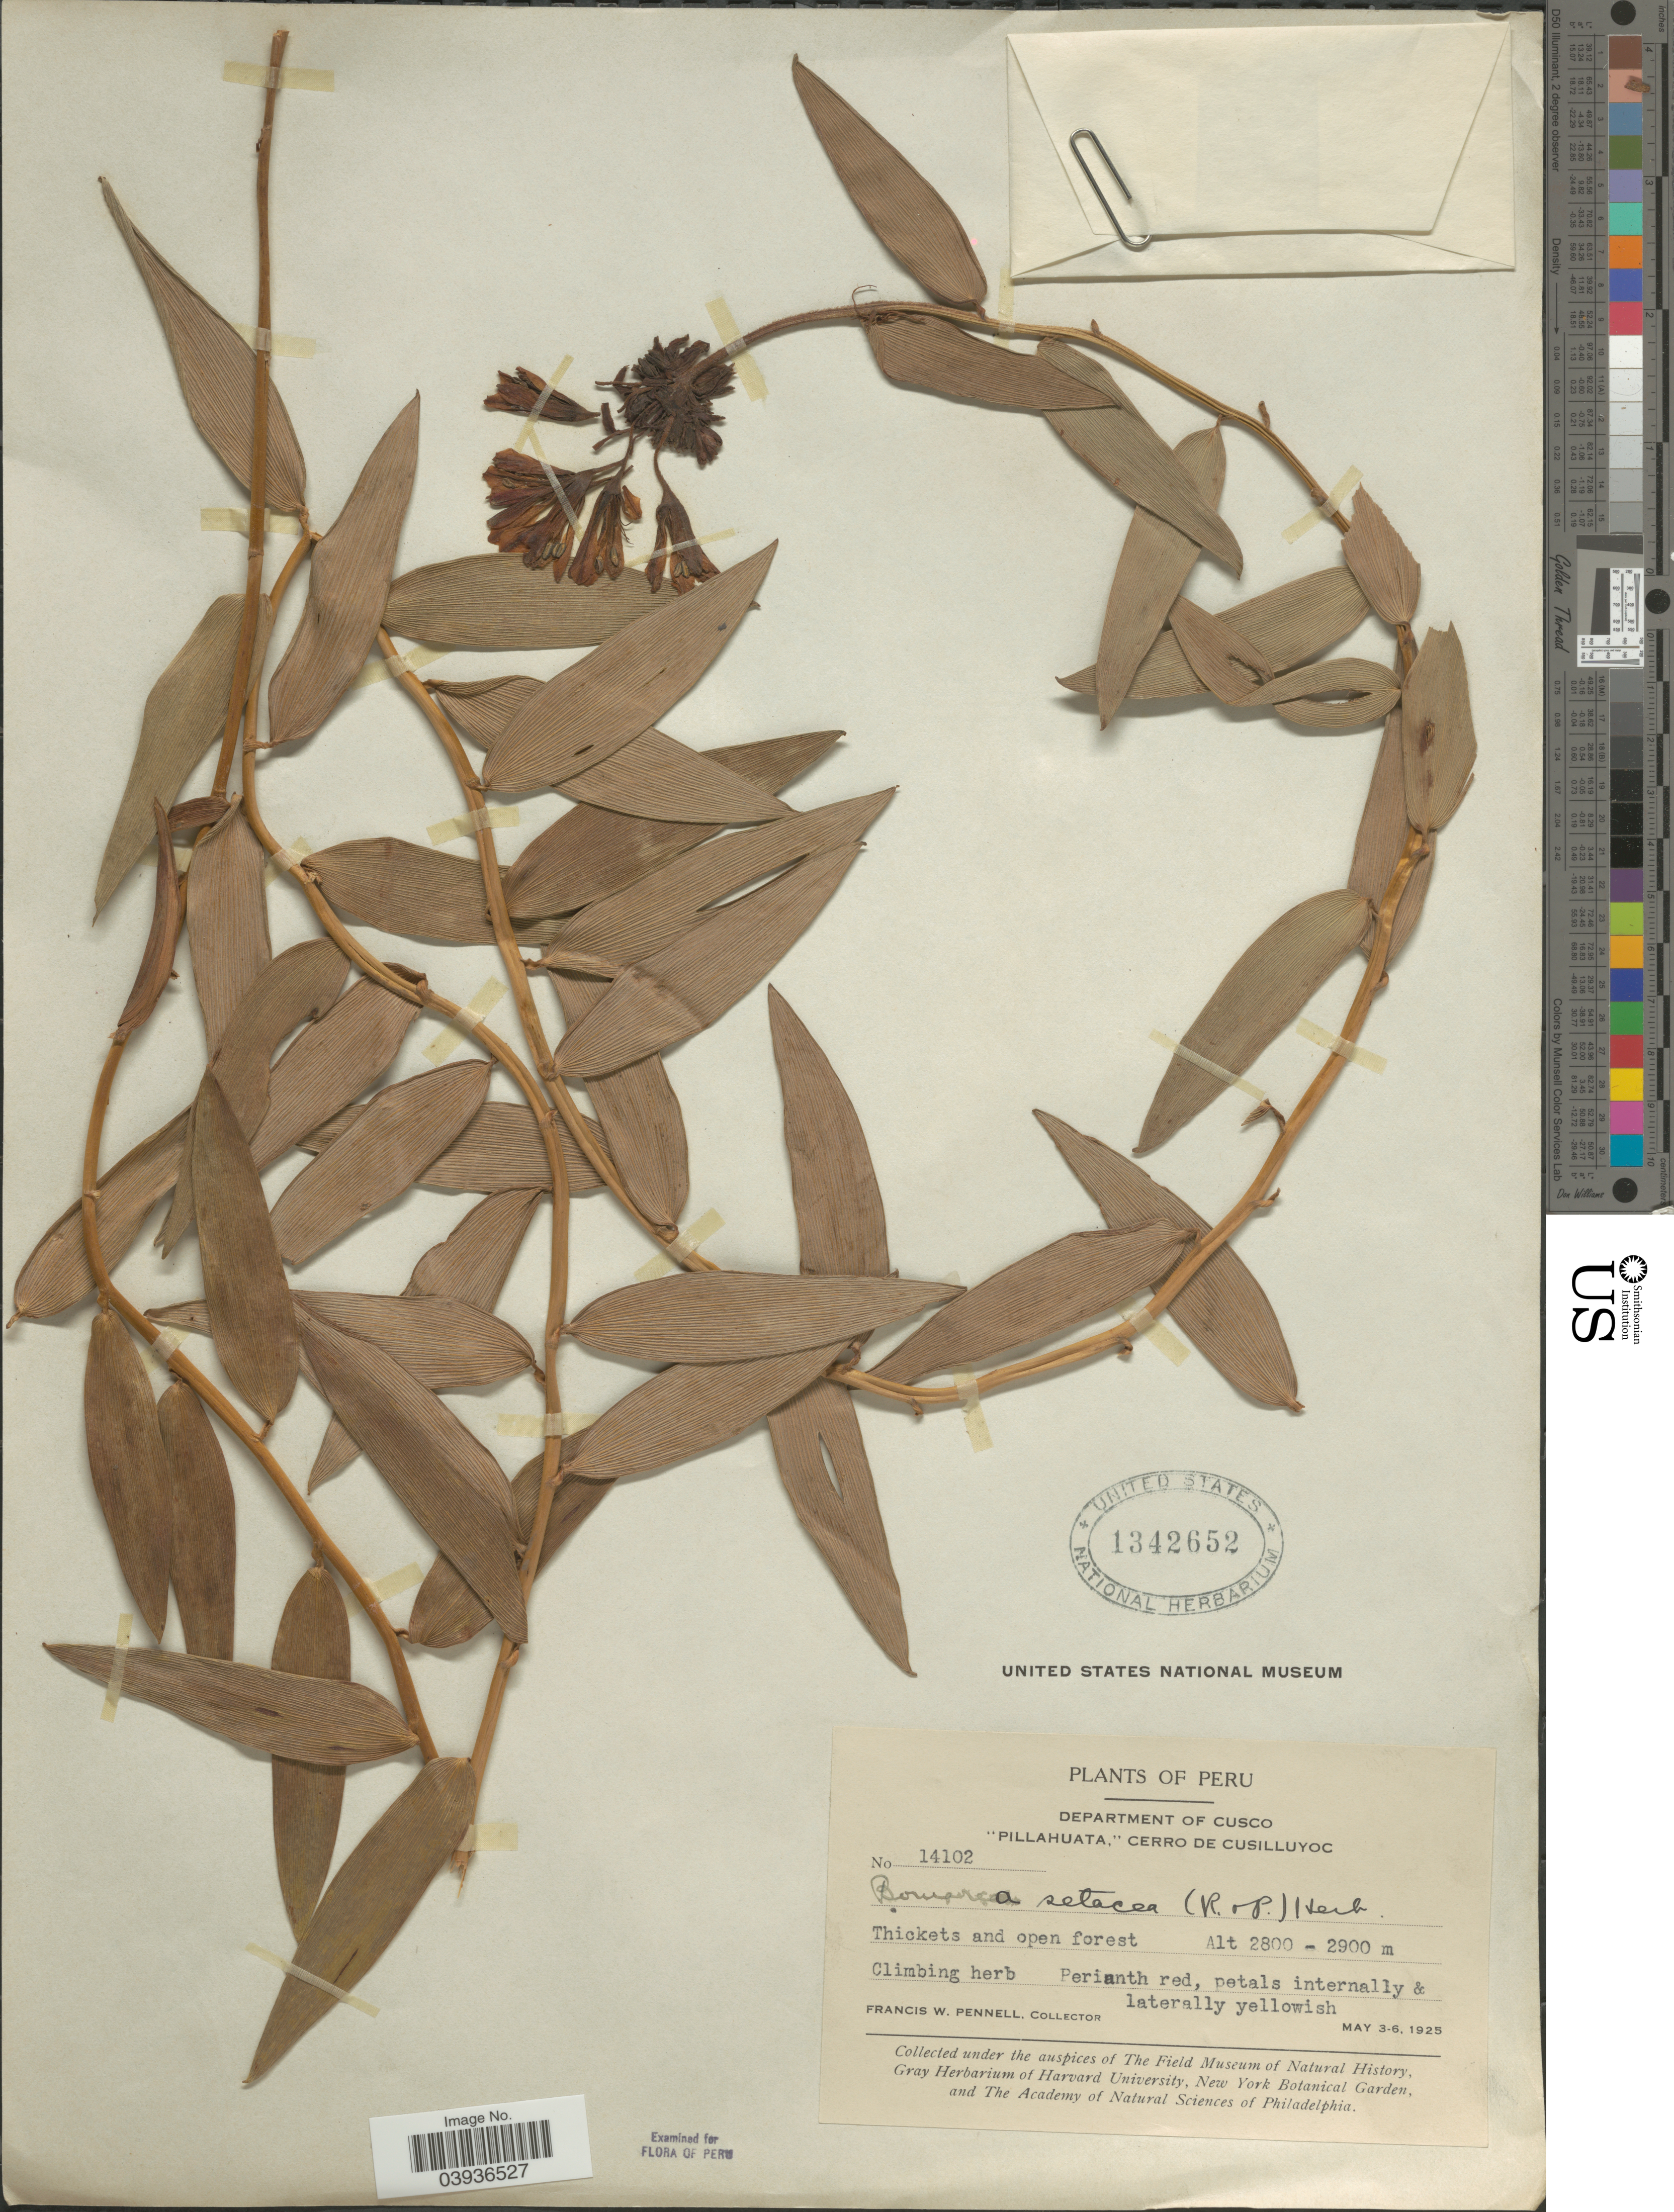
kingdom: Plantae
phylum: Tracheophyta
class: Liliopsida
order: Liliales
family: Alstroemeriaceae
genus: Bomarea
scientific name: Bomarea setacea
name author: (Ruiz & Pav.) Herb.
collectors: F. W. Pennell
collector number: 14102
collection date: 1925-05-03/1925-05-06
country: Peru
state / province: Cusco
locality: Department of Cusco. "Pillahuata, " Cerro de Cusilluyoc.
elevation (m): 2800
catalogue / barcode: US 1342652